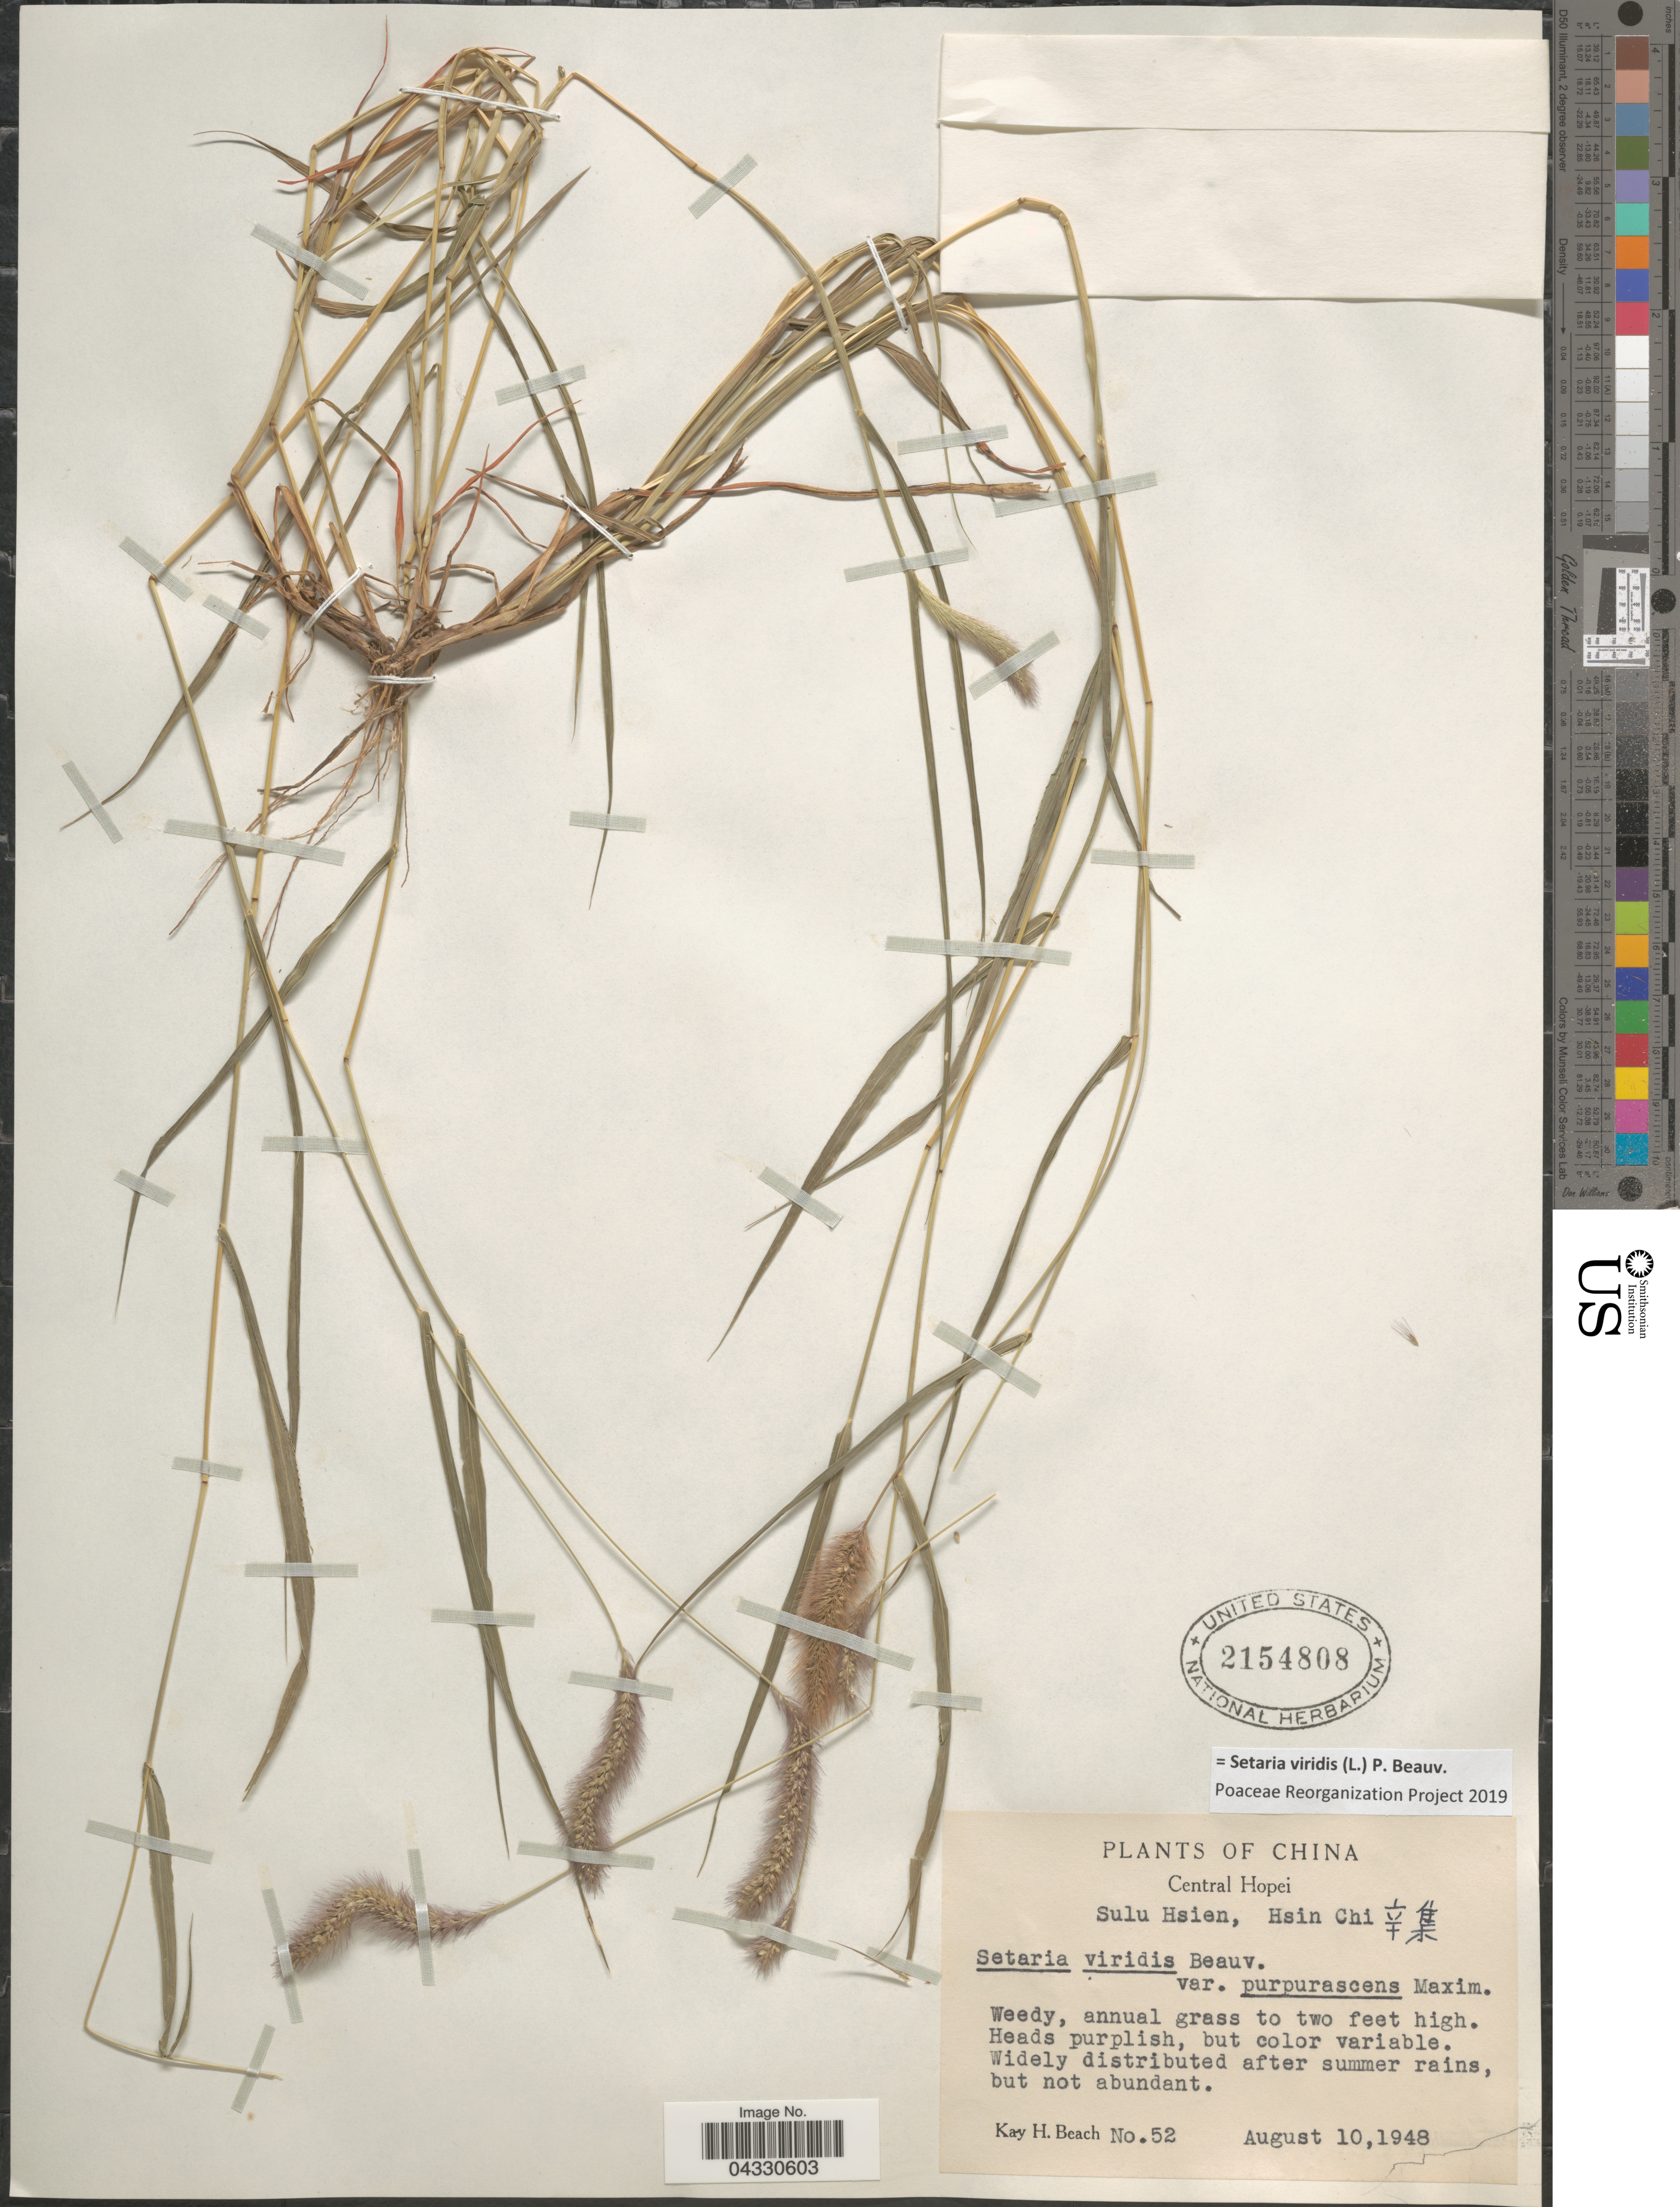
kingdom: Plantae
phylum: Tracheophyta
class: Liliopsida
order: Poales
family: Poaceae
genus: Setaria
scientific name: Setaria viridis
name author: (L.) P. Beauv.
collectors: K. H. Beach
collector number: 52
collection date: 1948-08-10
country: China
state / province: Hebei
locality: Central Hopei. Sulu Hsien, Hsin Chi X.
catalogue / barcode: US 2154808